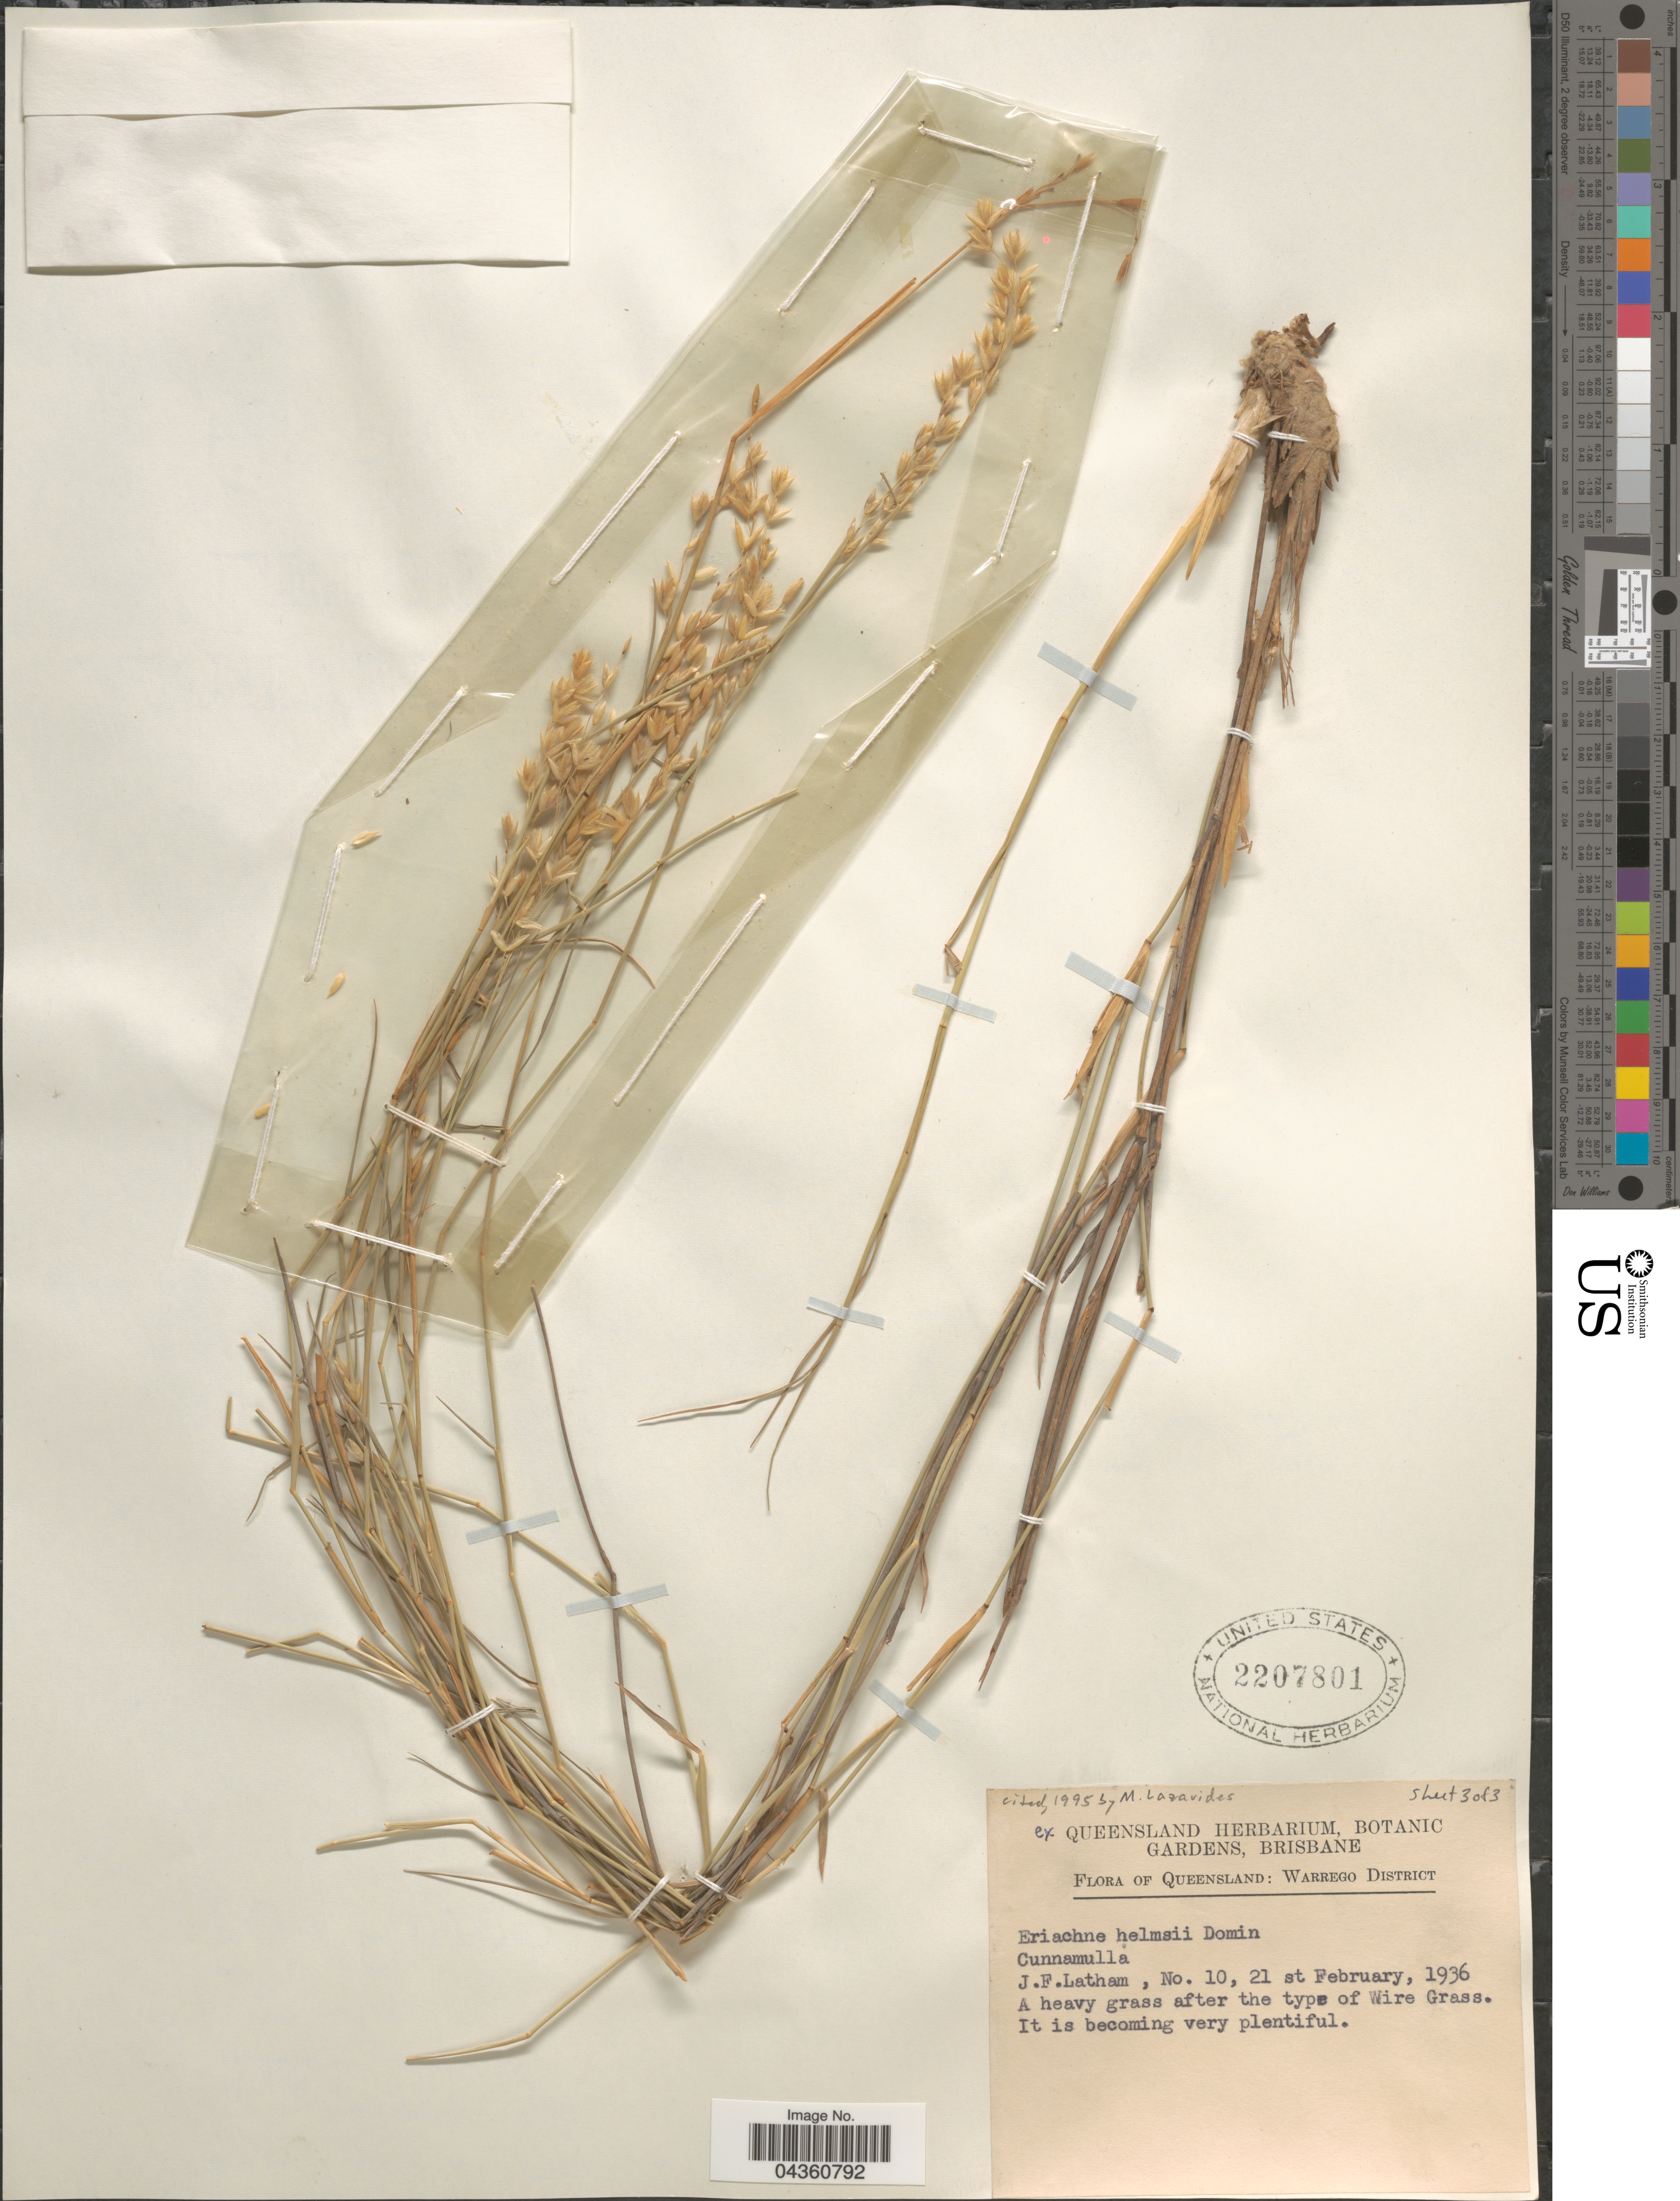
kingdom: Plantae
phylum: Tracheophyta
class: Liliopsida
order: Poales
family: Poaceae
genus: Eriachne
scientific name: Eriachne helmsii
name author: Domin ex Hartley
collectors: J. Latham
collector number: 10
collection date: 1936-02-21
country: Australia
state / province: Queensland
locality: Warrego District. Cunnamulla.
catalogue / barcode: US 2207801